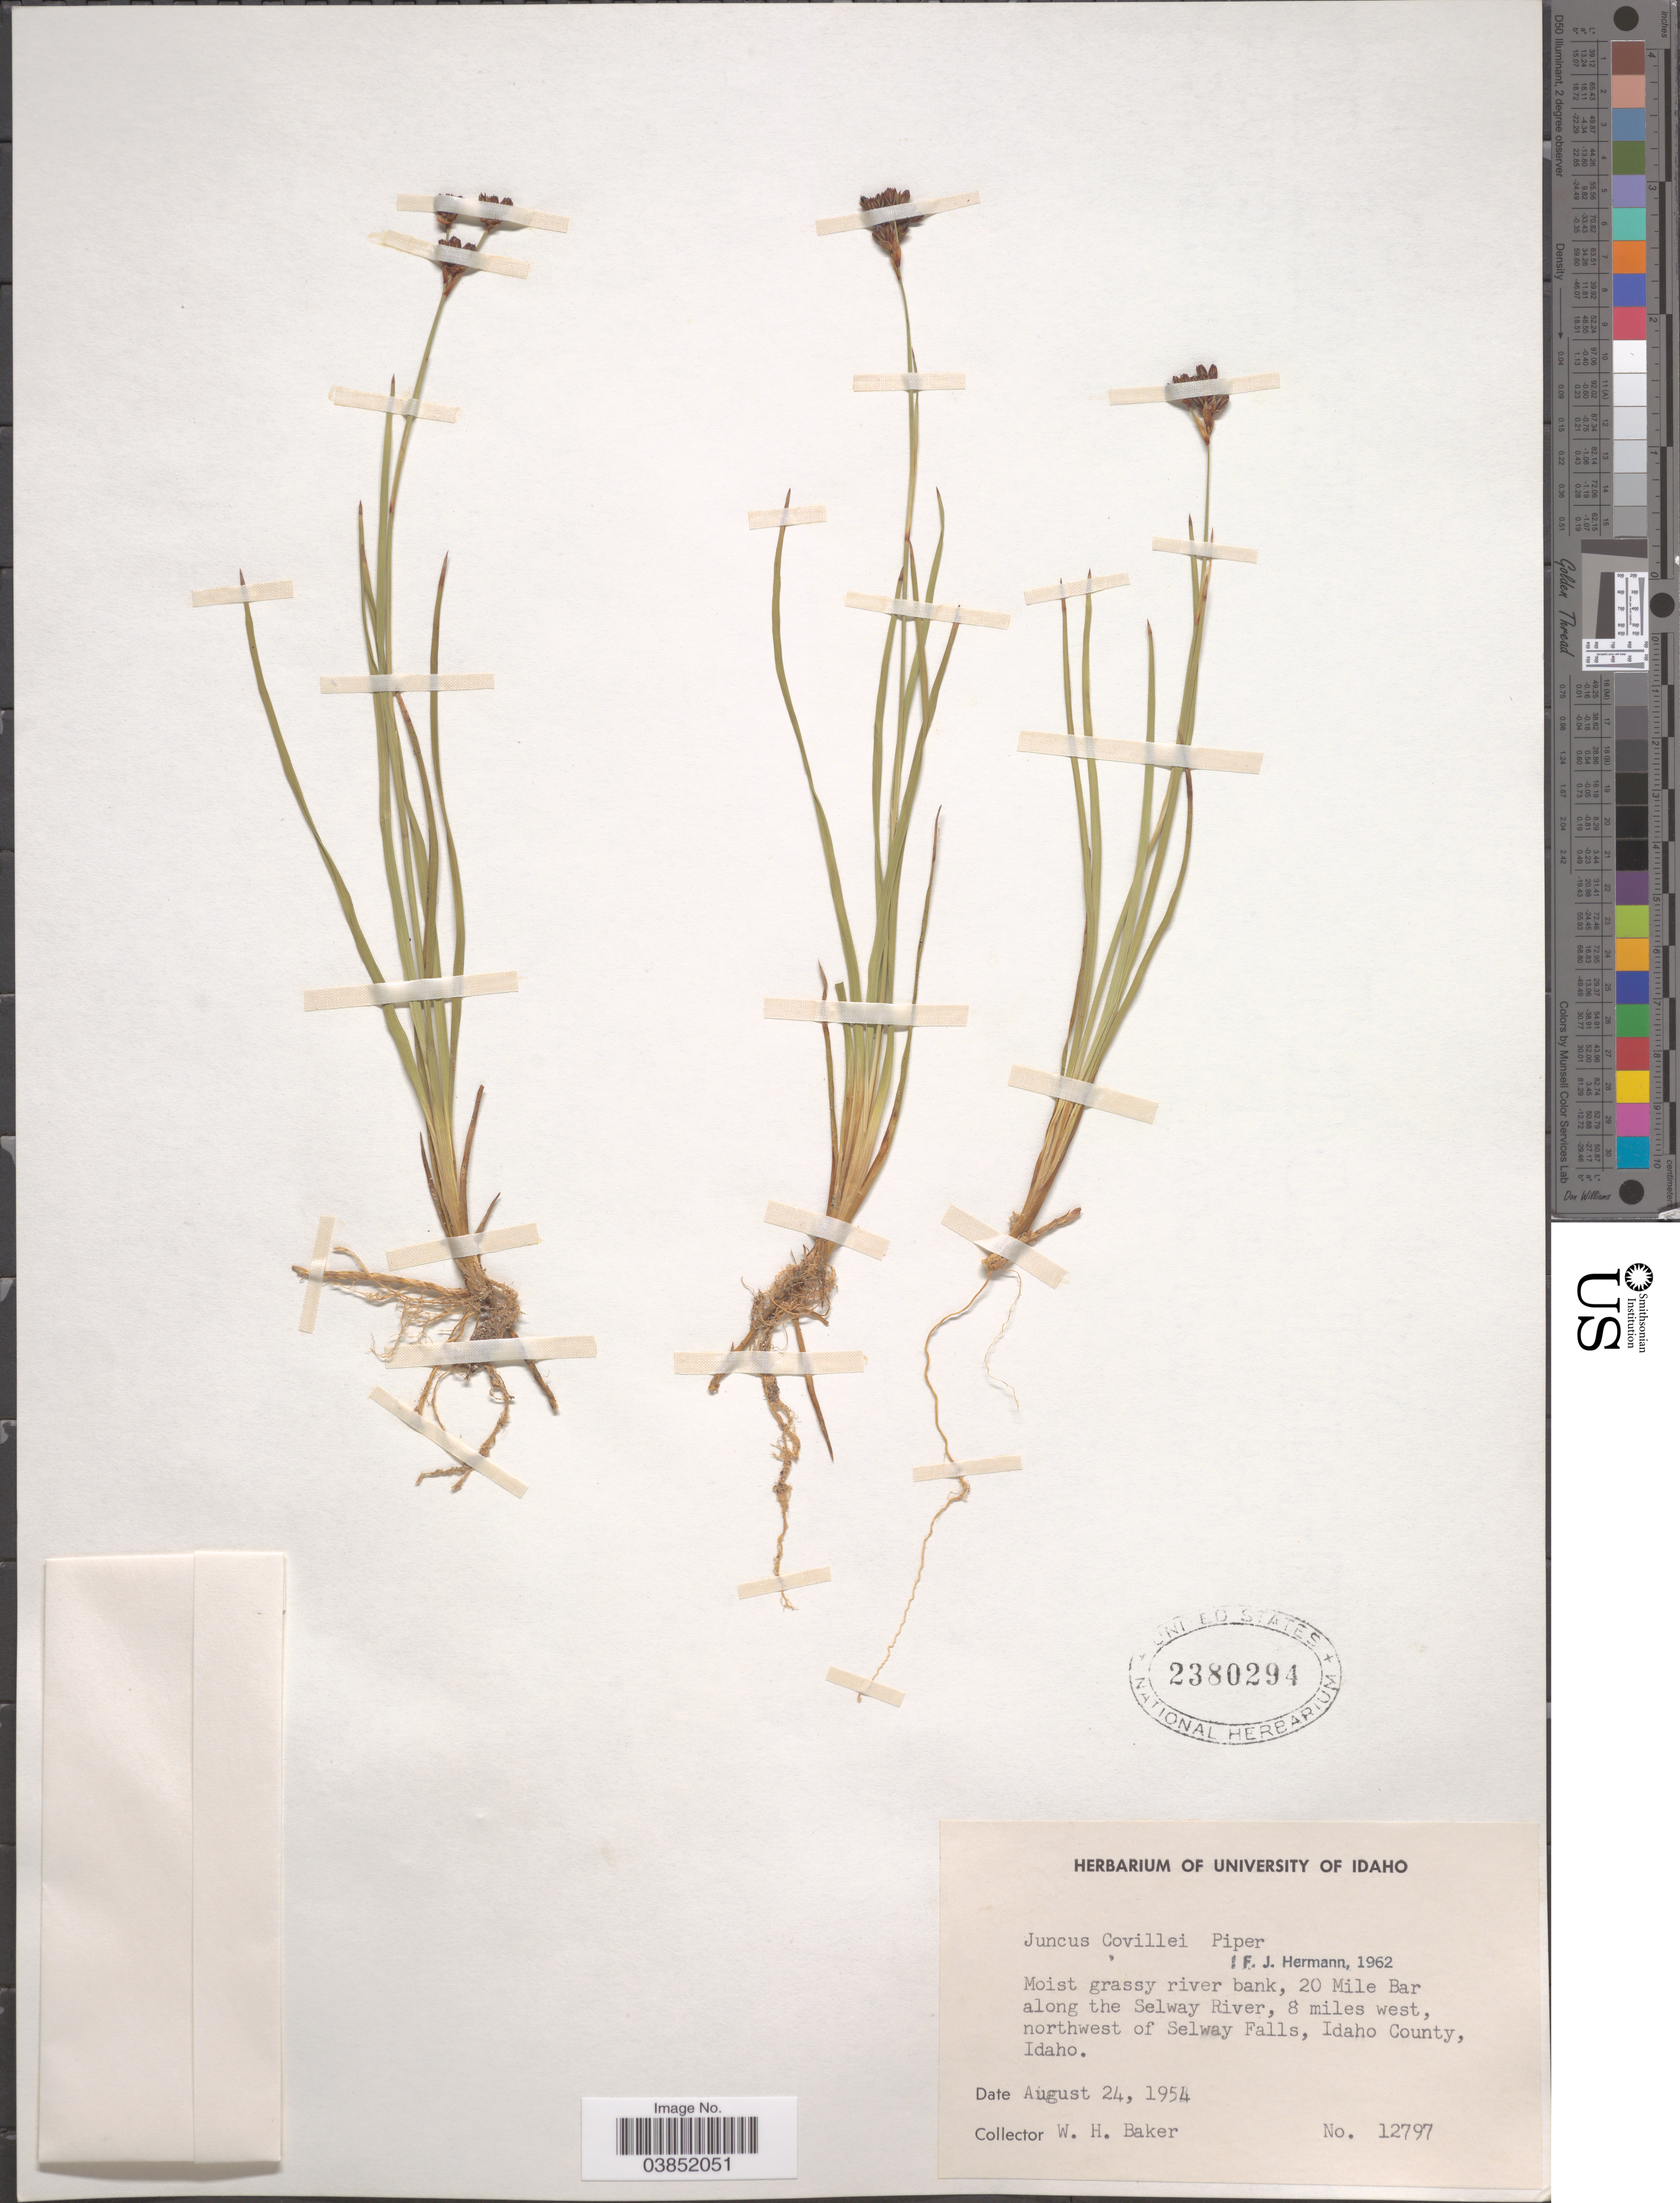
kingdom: Plantae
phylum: Tracheophyta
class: Liliopsida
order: Poales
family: Juncaceae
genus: Juncus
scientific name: Juncus covillei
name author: Piper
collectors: W. H. Baker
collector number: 12797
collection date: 1954-08-24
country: United States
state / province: Idaho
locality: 20 Mile Bar along the Selway River, 8 miles west, northwest of Selway Falls, Idaho County.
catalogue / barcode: US 2380294